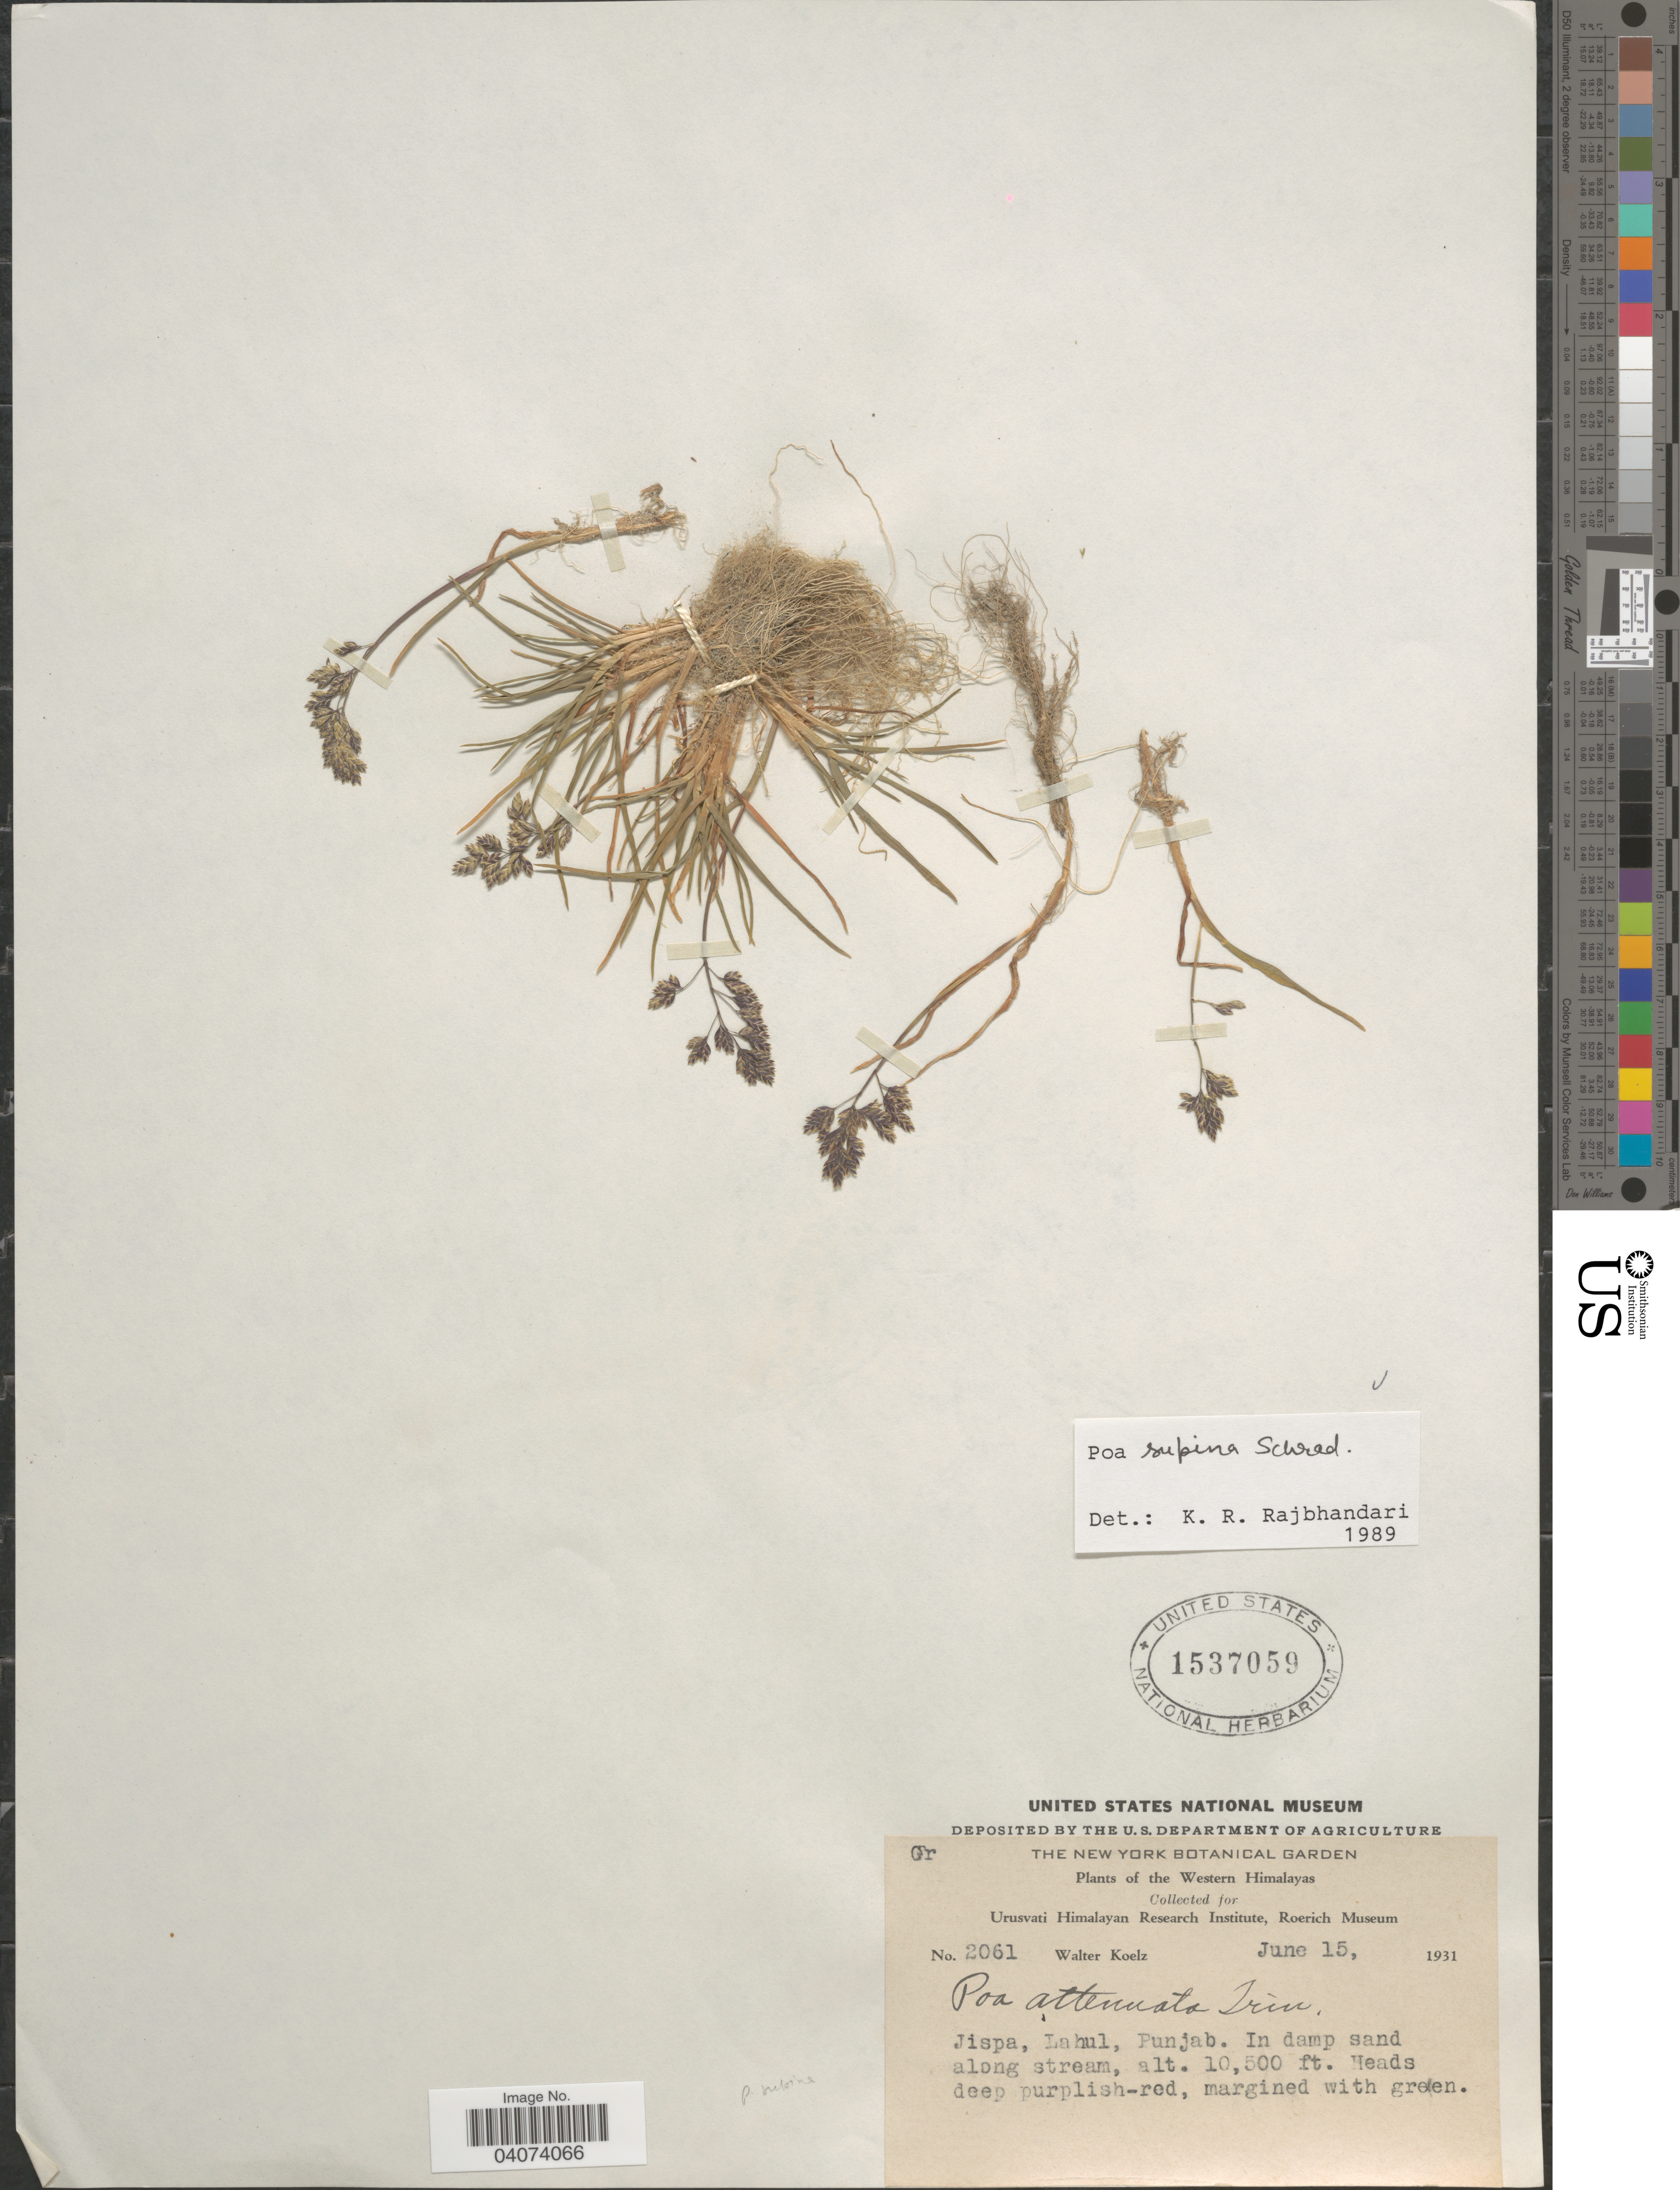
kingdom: Plantae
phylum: Tracheophyta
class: Liliopsida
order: Poales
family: Poaceae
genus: Poa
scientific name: Poa supina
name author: Schrad.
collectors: W. N. Koelz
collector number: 2061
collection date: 1931-06-15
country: India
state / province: Punjab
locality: Western Himalayas. Jispa, Lahul. In damp sand along stream.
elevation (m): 3200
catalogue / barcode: US 1537059